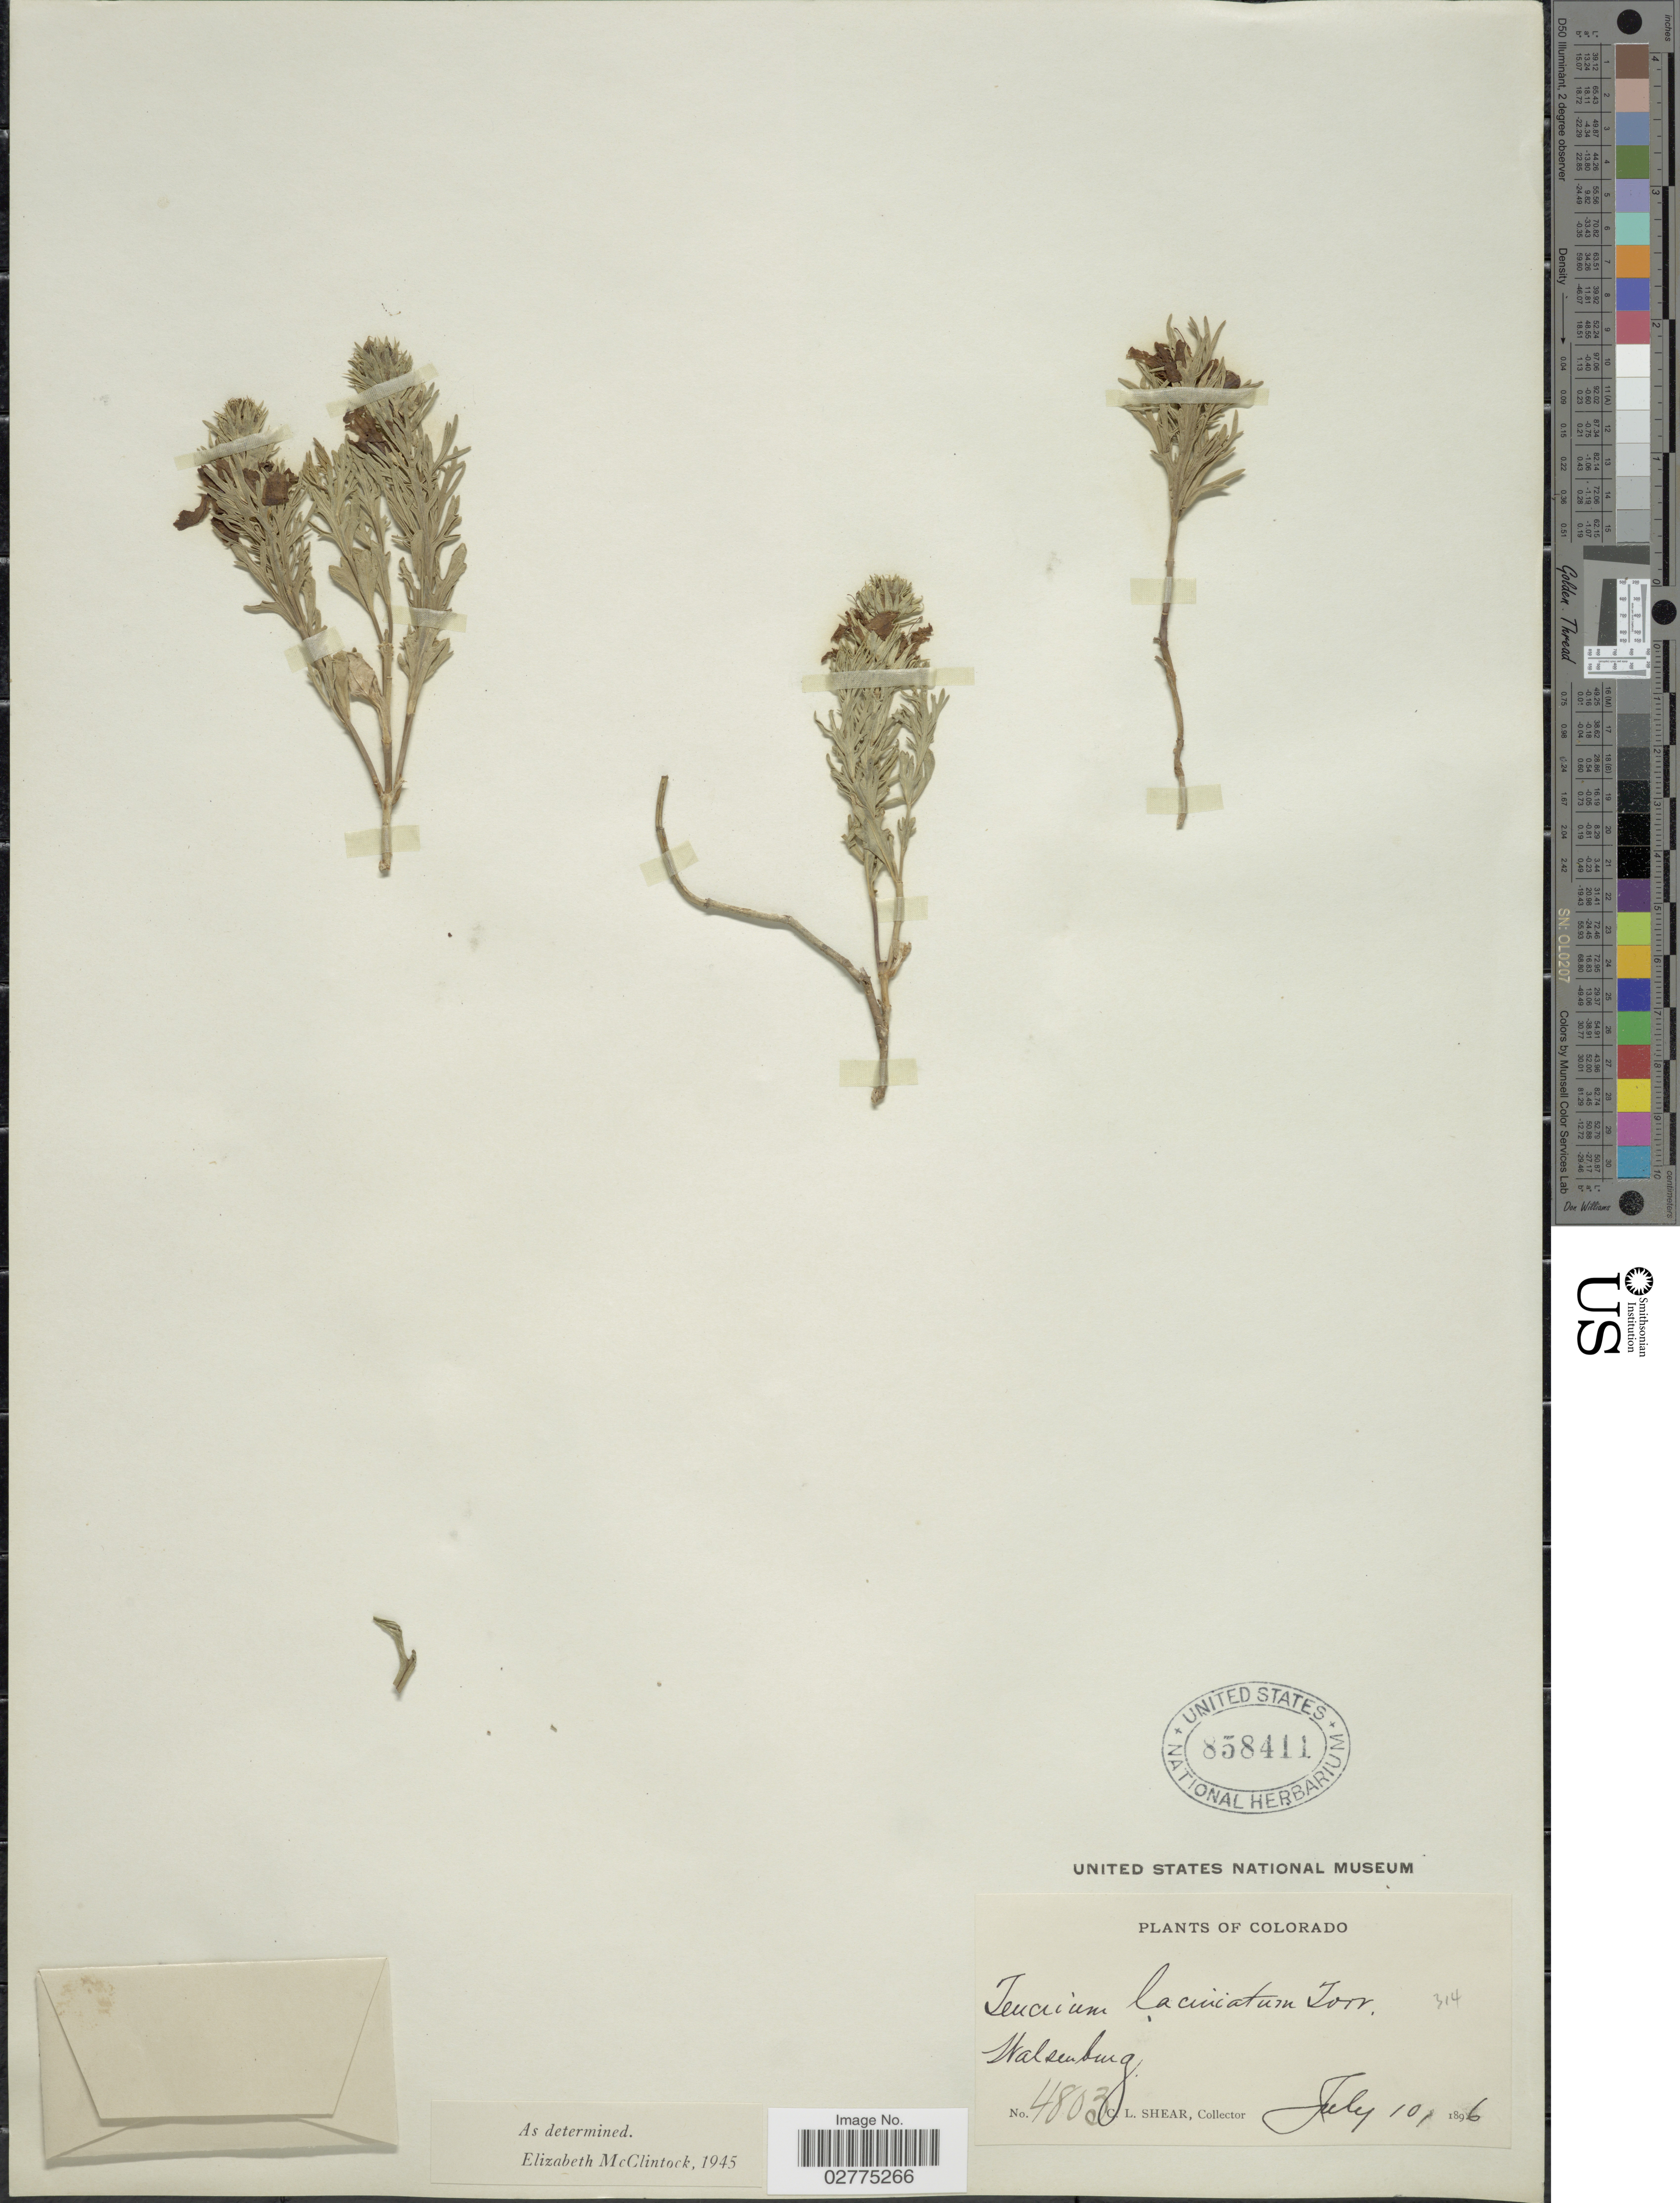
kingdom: Plantae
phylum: Tracheophyta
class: Magnoliopsida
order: Lamiales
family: Lamiaceae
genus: Teucrium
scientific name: Teucrium laciniatum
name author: Torr.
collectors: C. L. Shear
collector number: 4803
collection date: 1896-07-10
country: United States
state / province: Colorado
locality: Walzenburg.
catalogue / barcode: US 858411